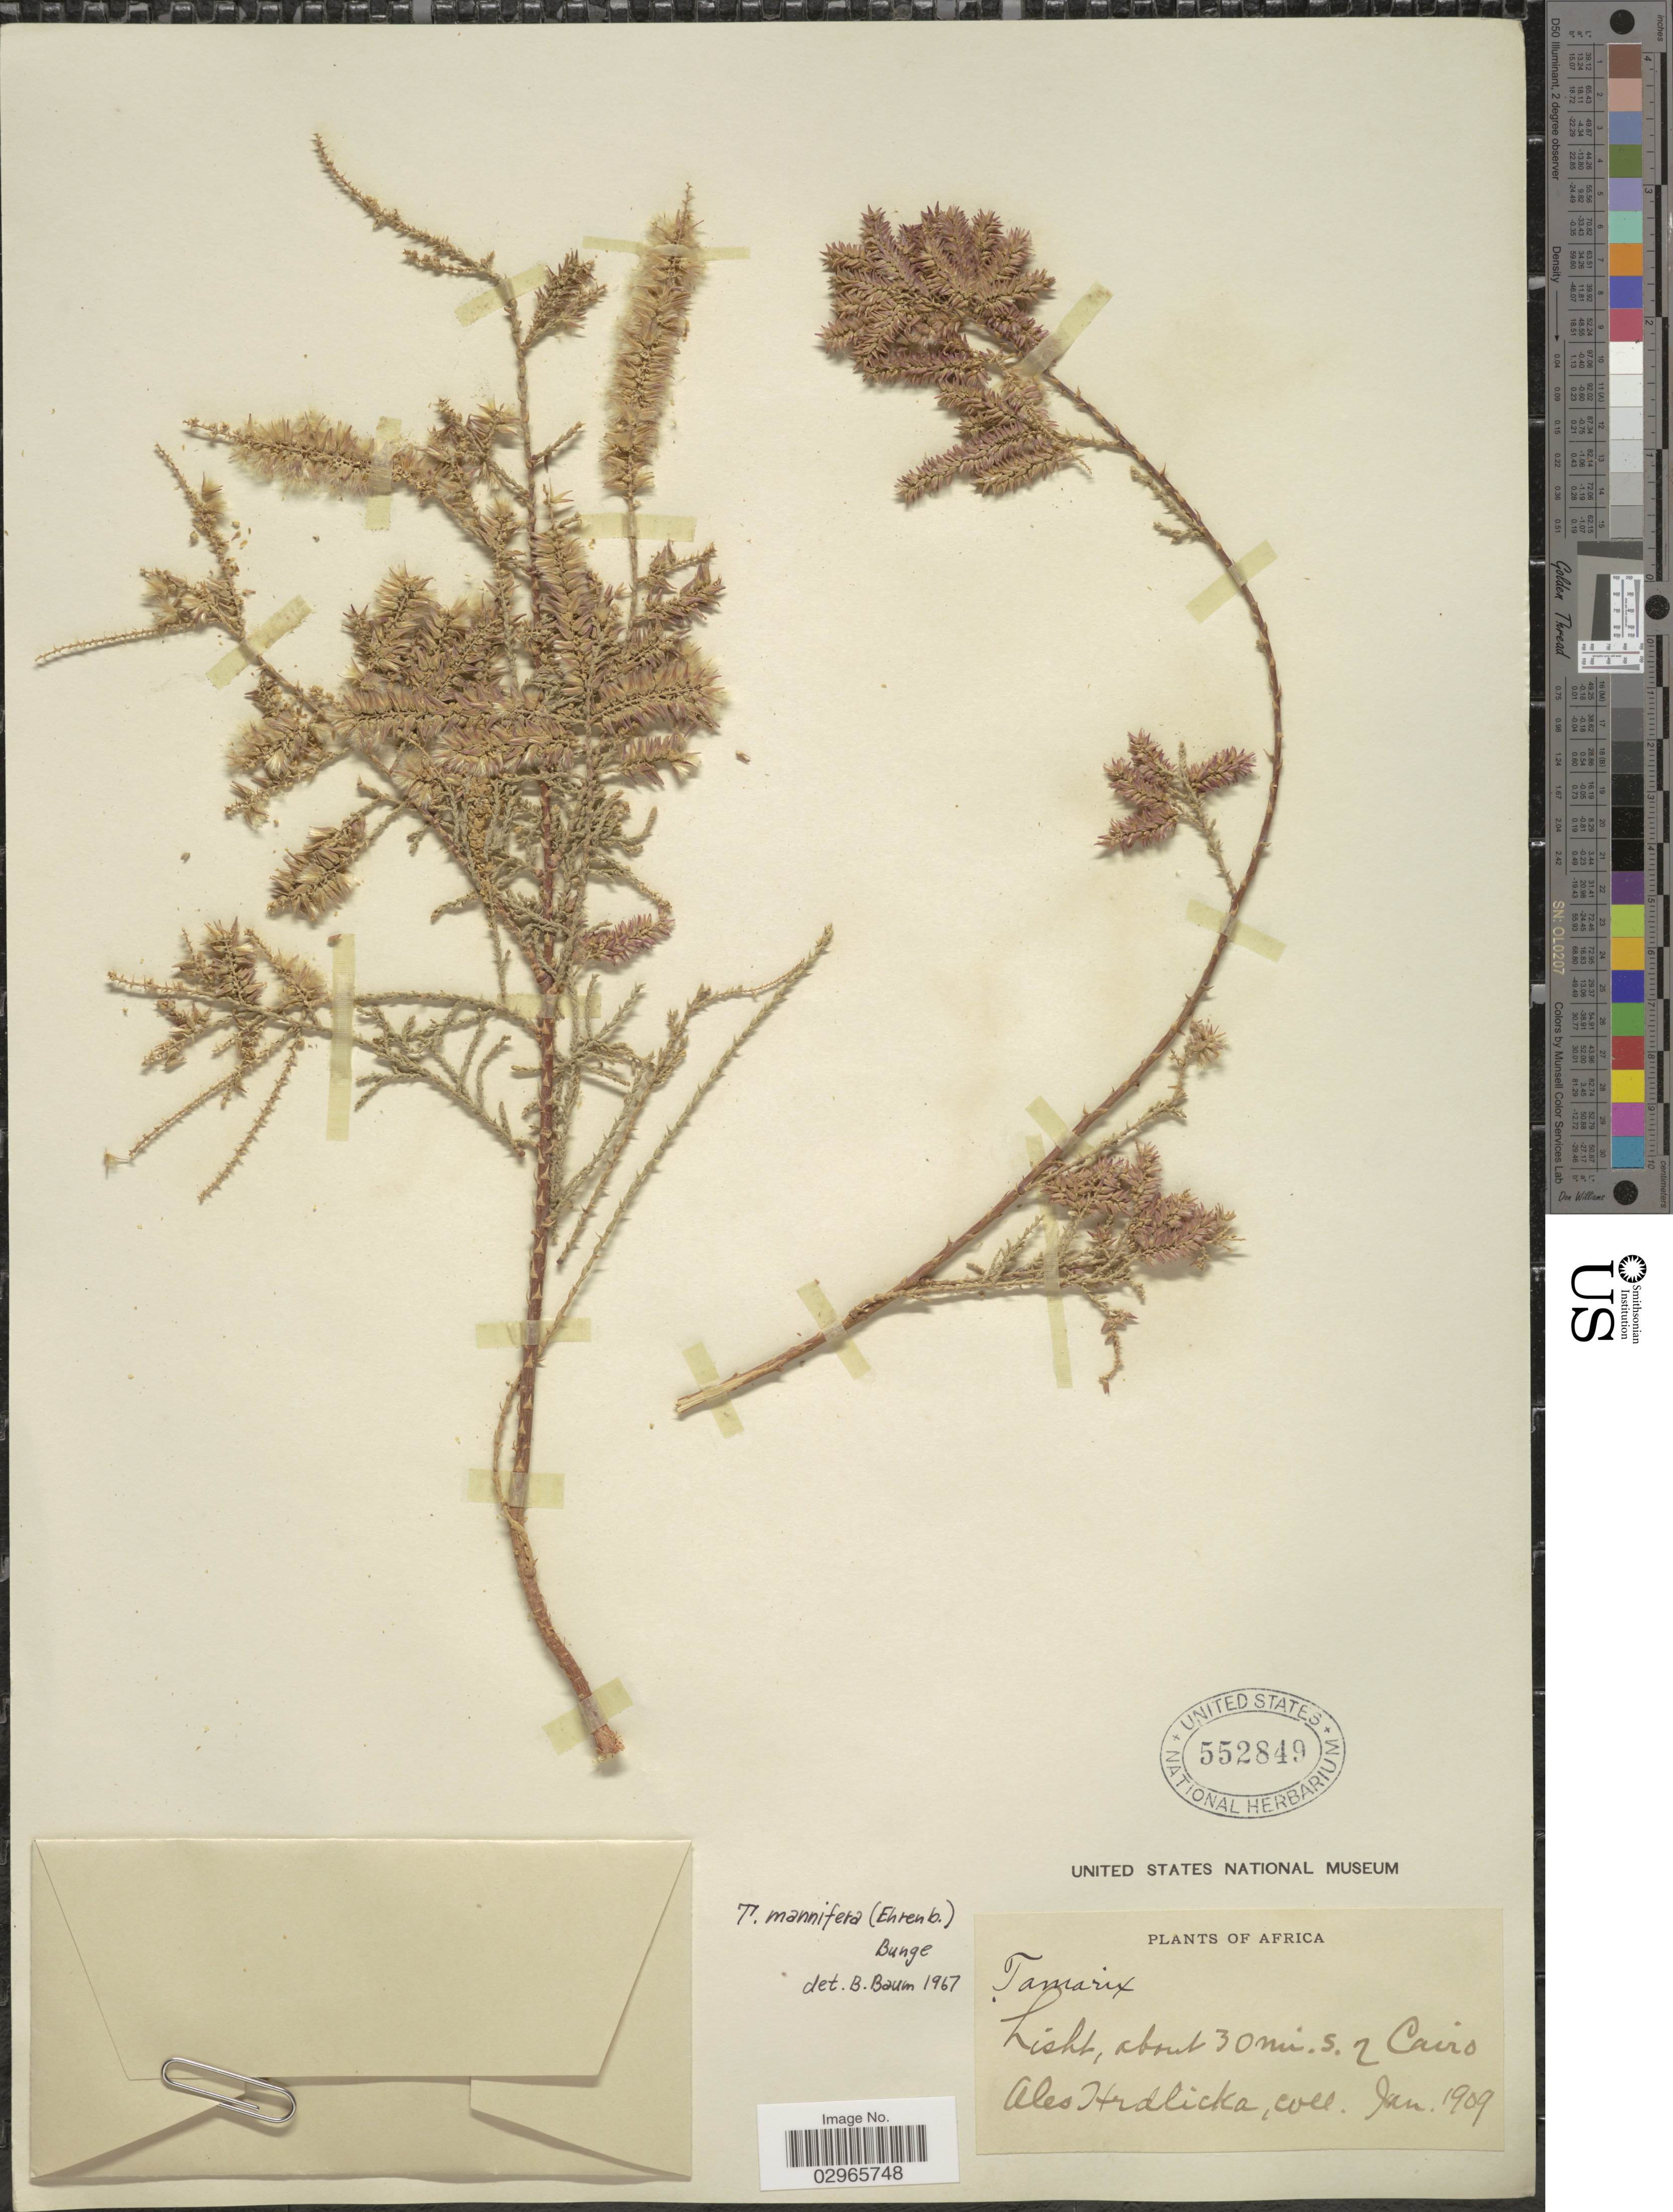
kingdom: Plantae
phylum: Tracheophyta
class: Magnoliopsida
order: Caryophyllales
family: Tamaricaceae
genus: Tamarix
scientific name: Tamarix mannifera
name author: Ehrenb. ex Bunge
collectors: A. Hrdlicka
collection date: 1909-01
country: Egypt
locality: Africa. Lisht, about 30 mi. S. of Cairo.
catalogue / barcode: US 552849